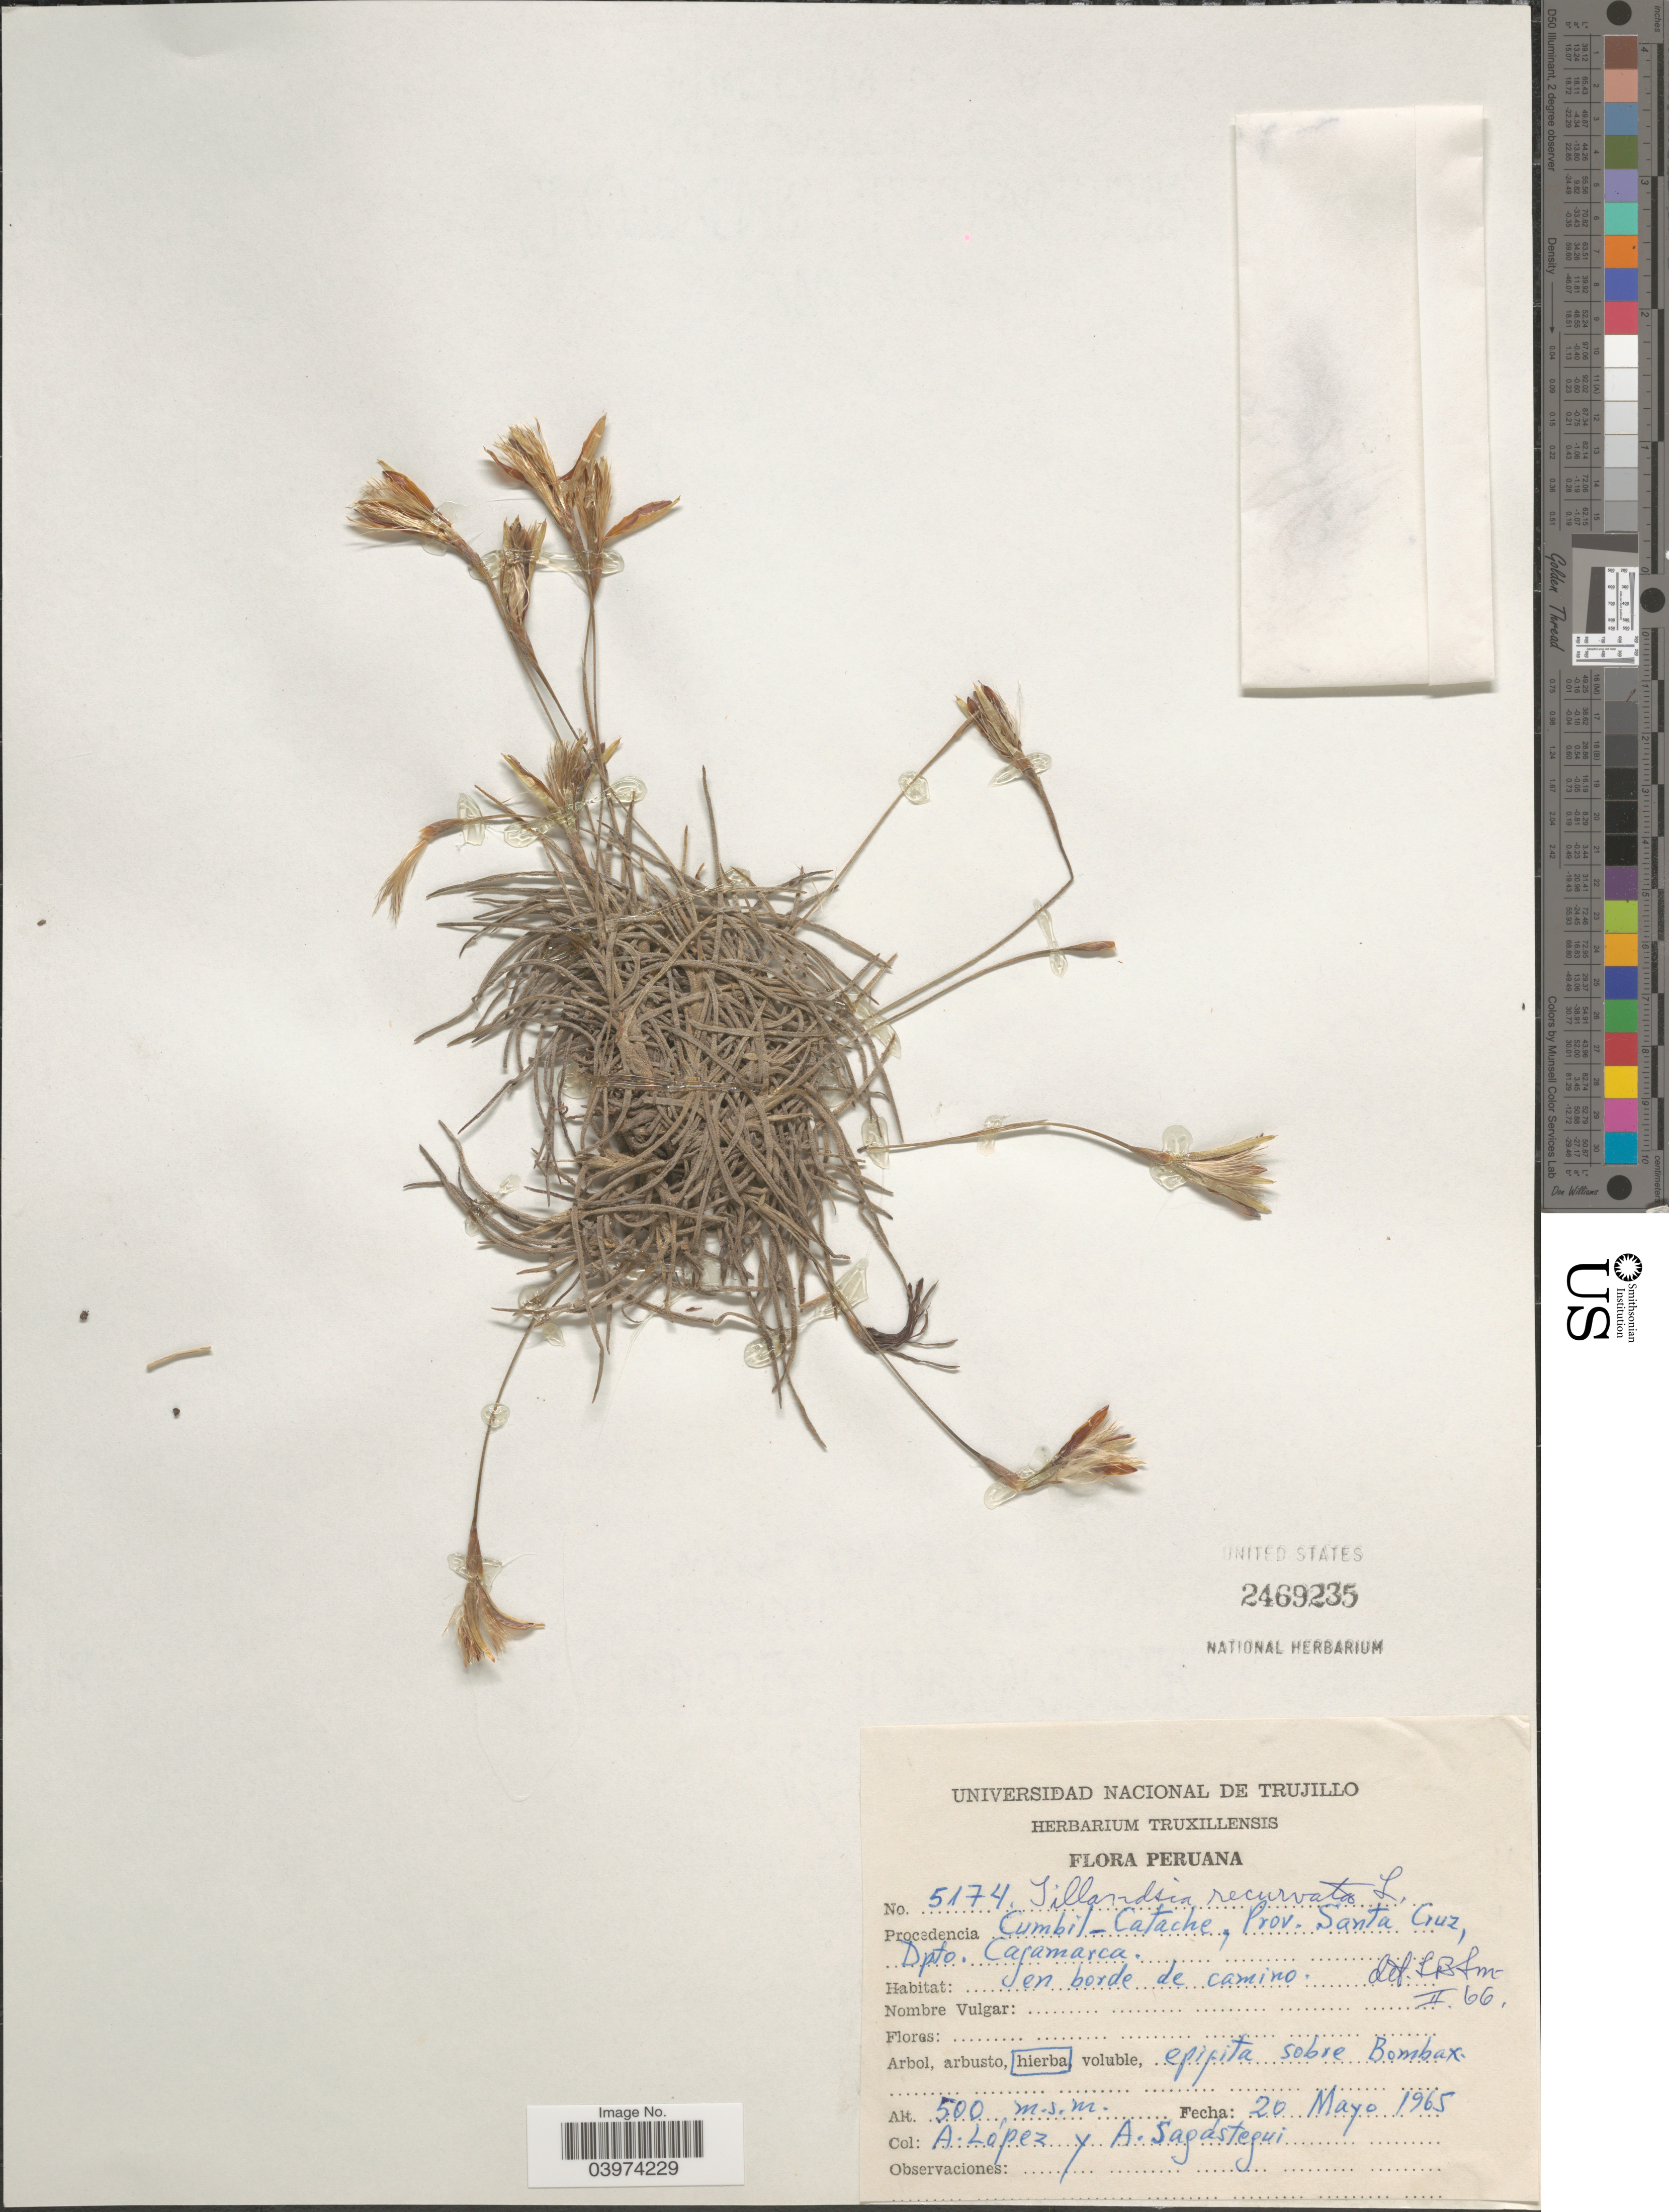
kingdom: Plantae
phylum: Tracheophyta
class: Liliopsida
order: Poales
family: Bromeliaceae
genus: Tillandsia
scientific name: Tillandsia recurvata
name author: L.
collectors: A. López & A. Sagastegui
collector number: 5174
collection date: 1965-05-20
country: Peru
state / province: Cajamarca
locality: Peruana. Cumbil-Catache, Prov. Santa Cruz, Dpto. Cajamarca.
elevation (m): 500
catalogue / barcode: US 2469235